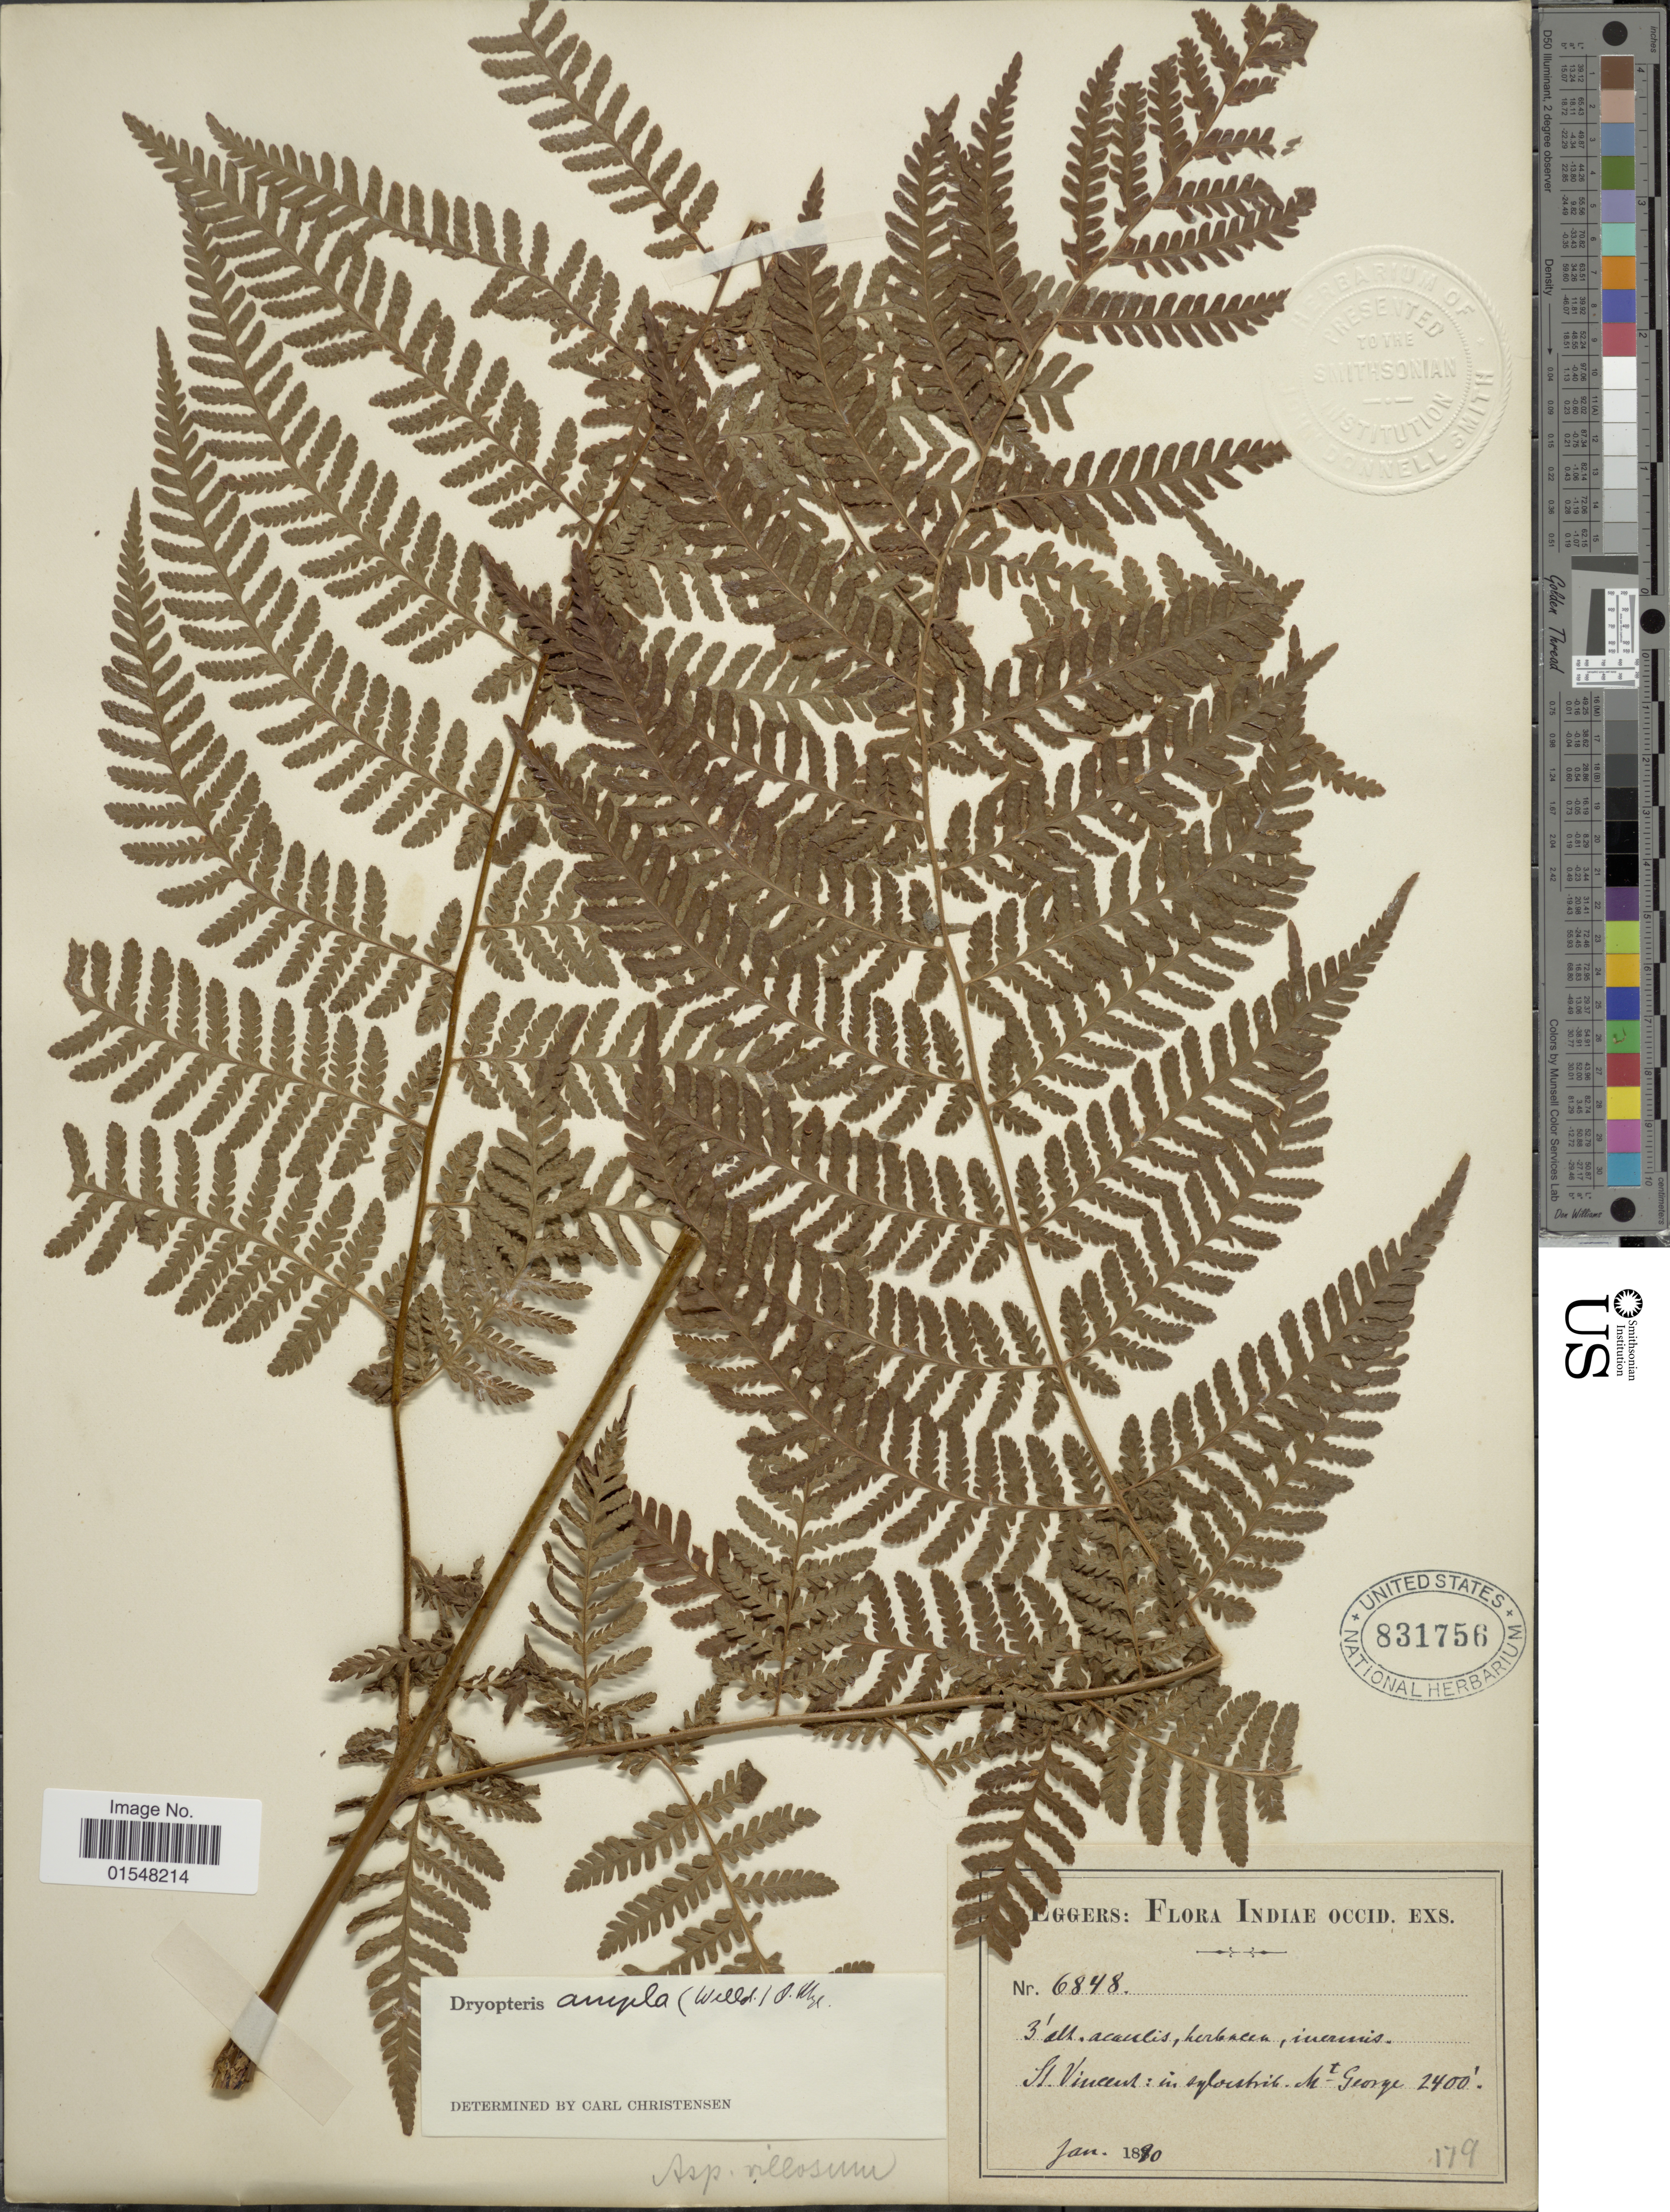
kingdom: Plantae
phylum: Tracheophyta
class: Polypodiopsida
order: Polypodiales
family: Dryopteridaceae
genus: Ctenitis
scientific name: Ctenitis sloanei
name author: (Poepp. ex Spreng.) C.V. Morton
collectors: -. Eggers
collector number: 6848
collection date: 1890-01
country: St. Vincent - Grenadines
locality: St. Vincent, In sylvistris St Mt. George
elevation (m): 732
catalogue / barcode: US 831756